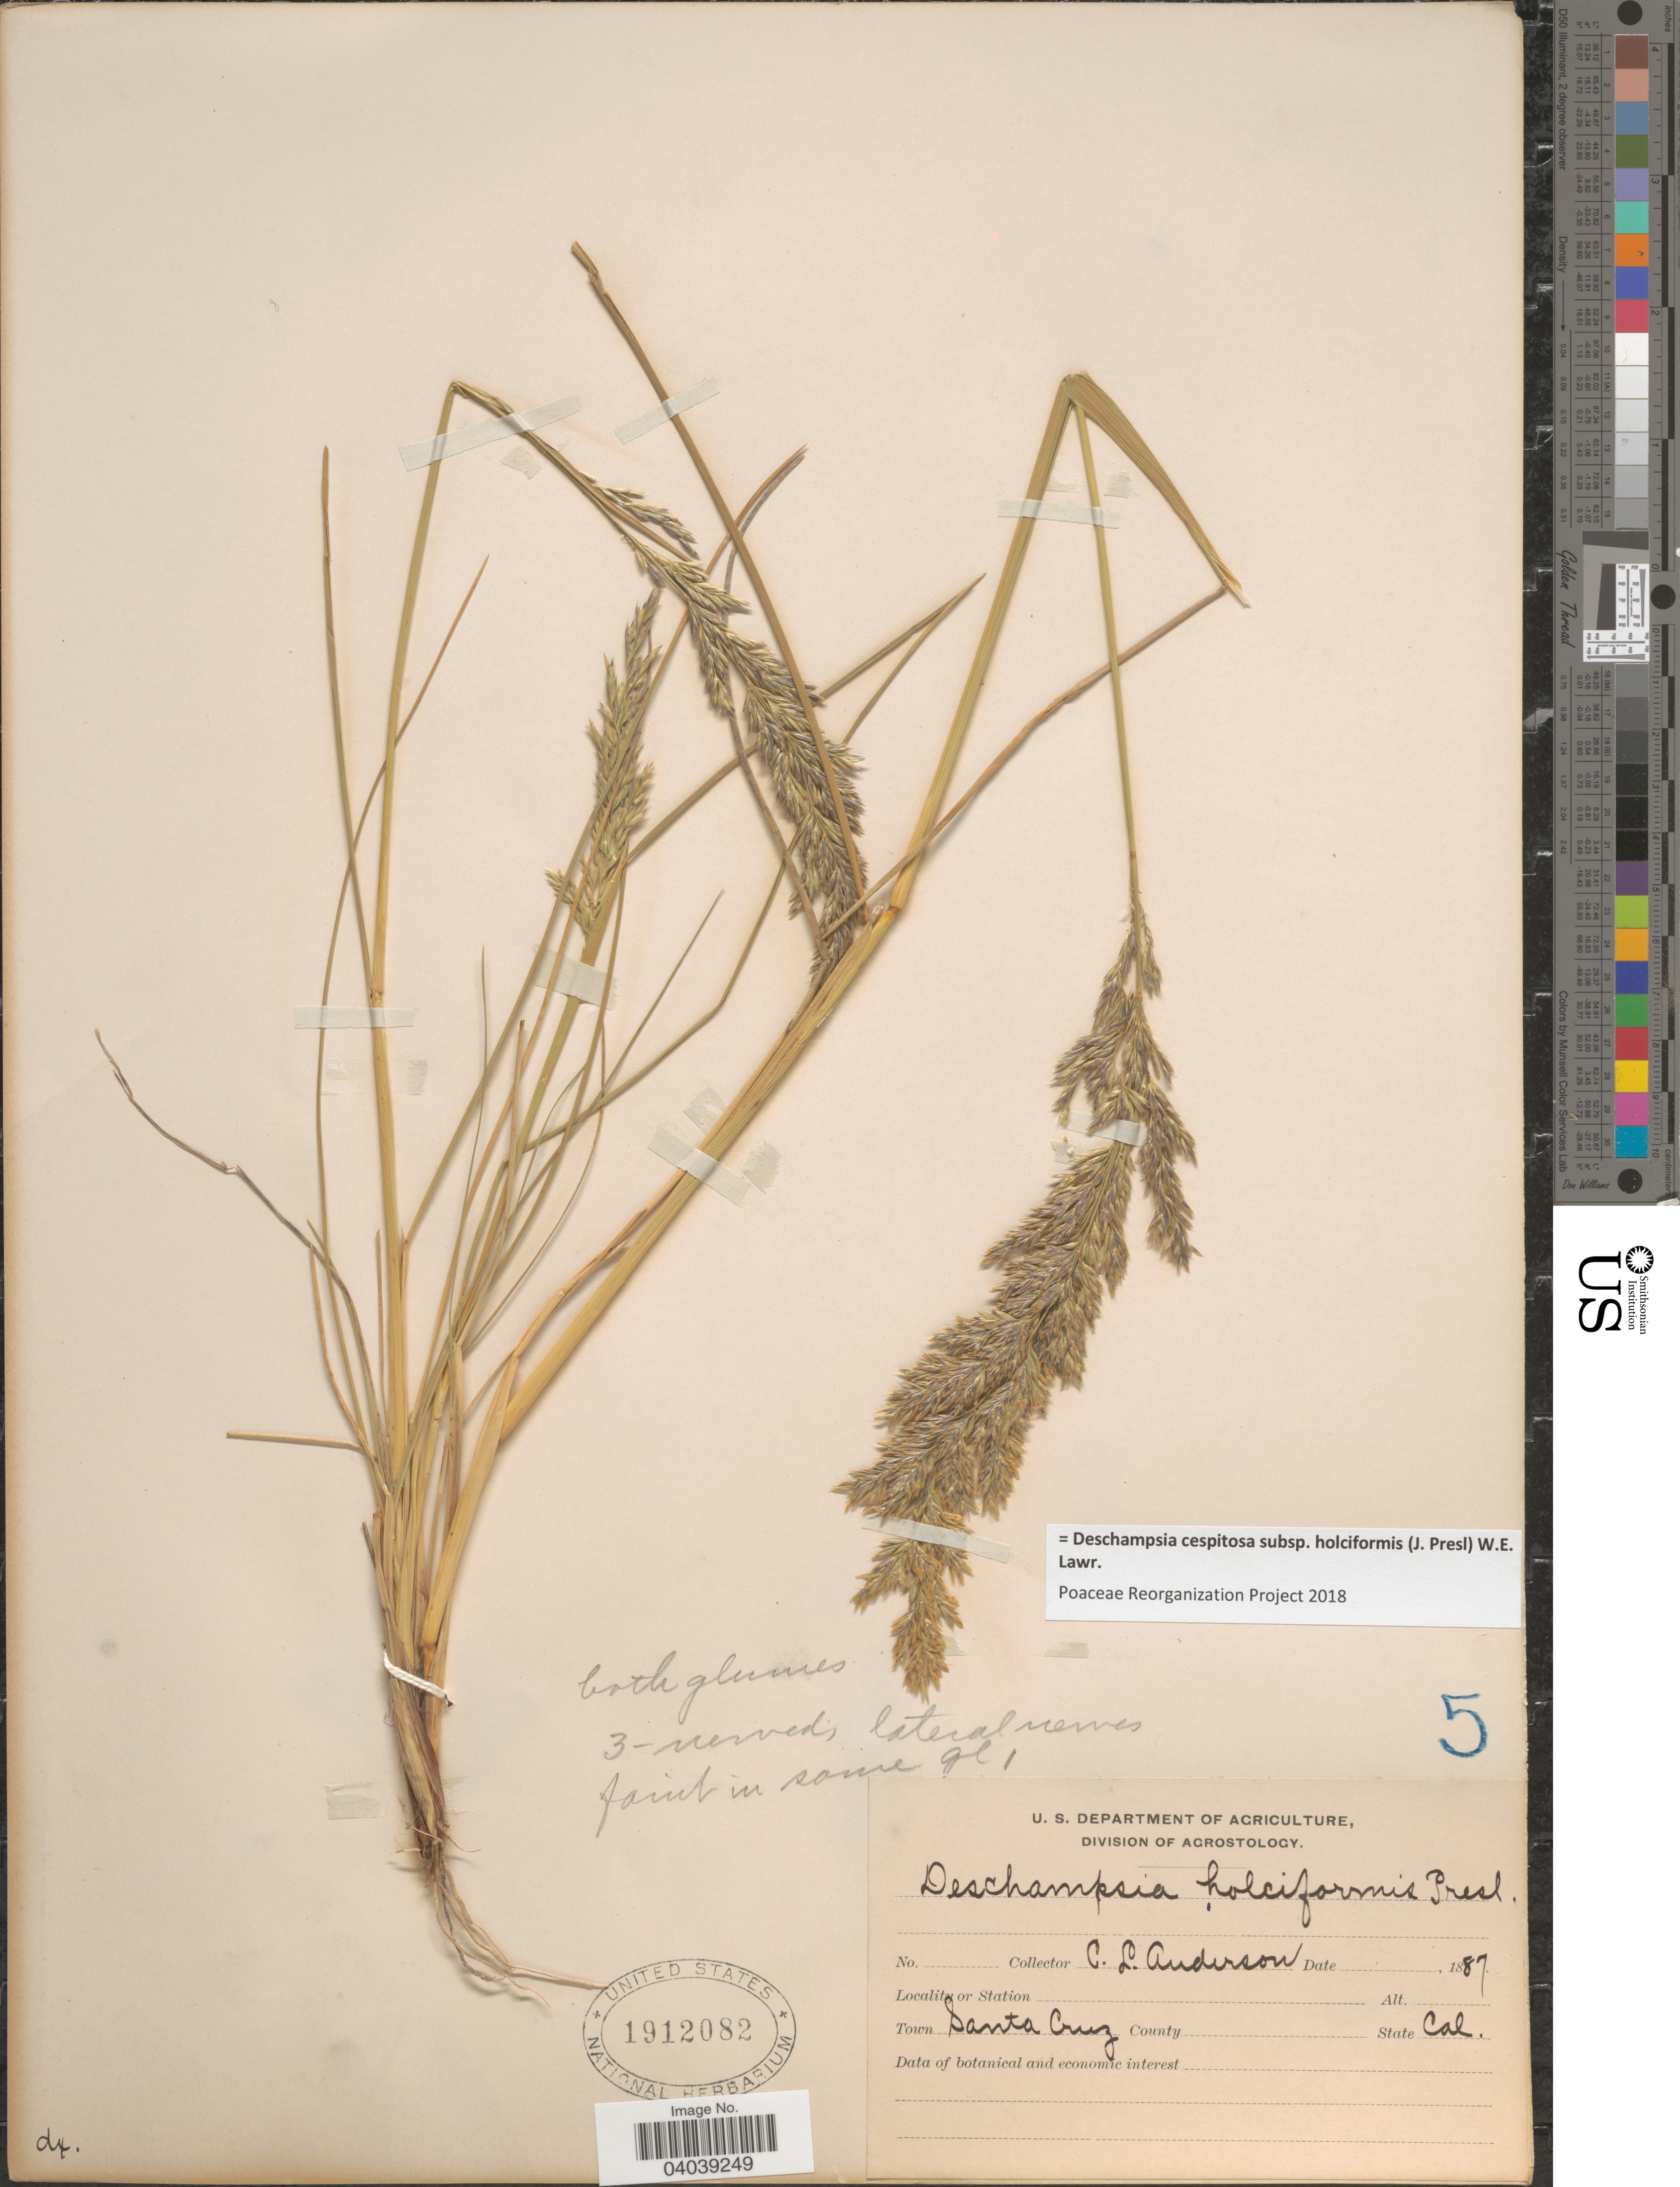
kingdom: Plantae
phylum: Tracheophyta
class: Liliopsida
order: Poales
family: Poaceae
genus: Deschampsia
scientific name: Deschampsia cespitosa subsp. holciformis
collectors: C. L. Anderson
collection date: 1887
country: United States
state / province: California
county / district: Santa Cruz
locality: Town Santa Cruz.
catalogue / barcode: US 1912082